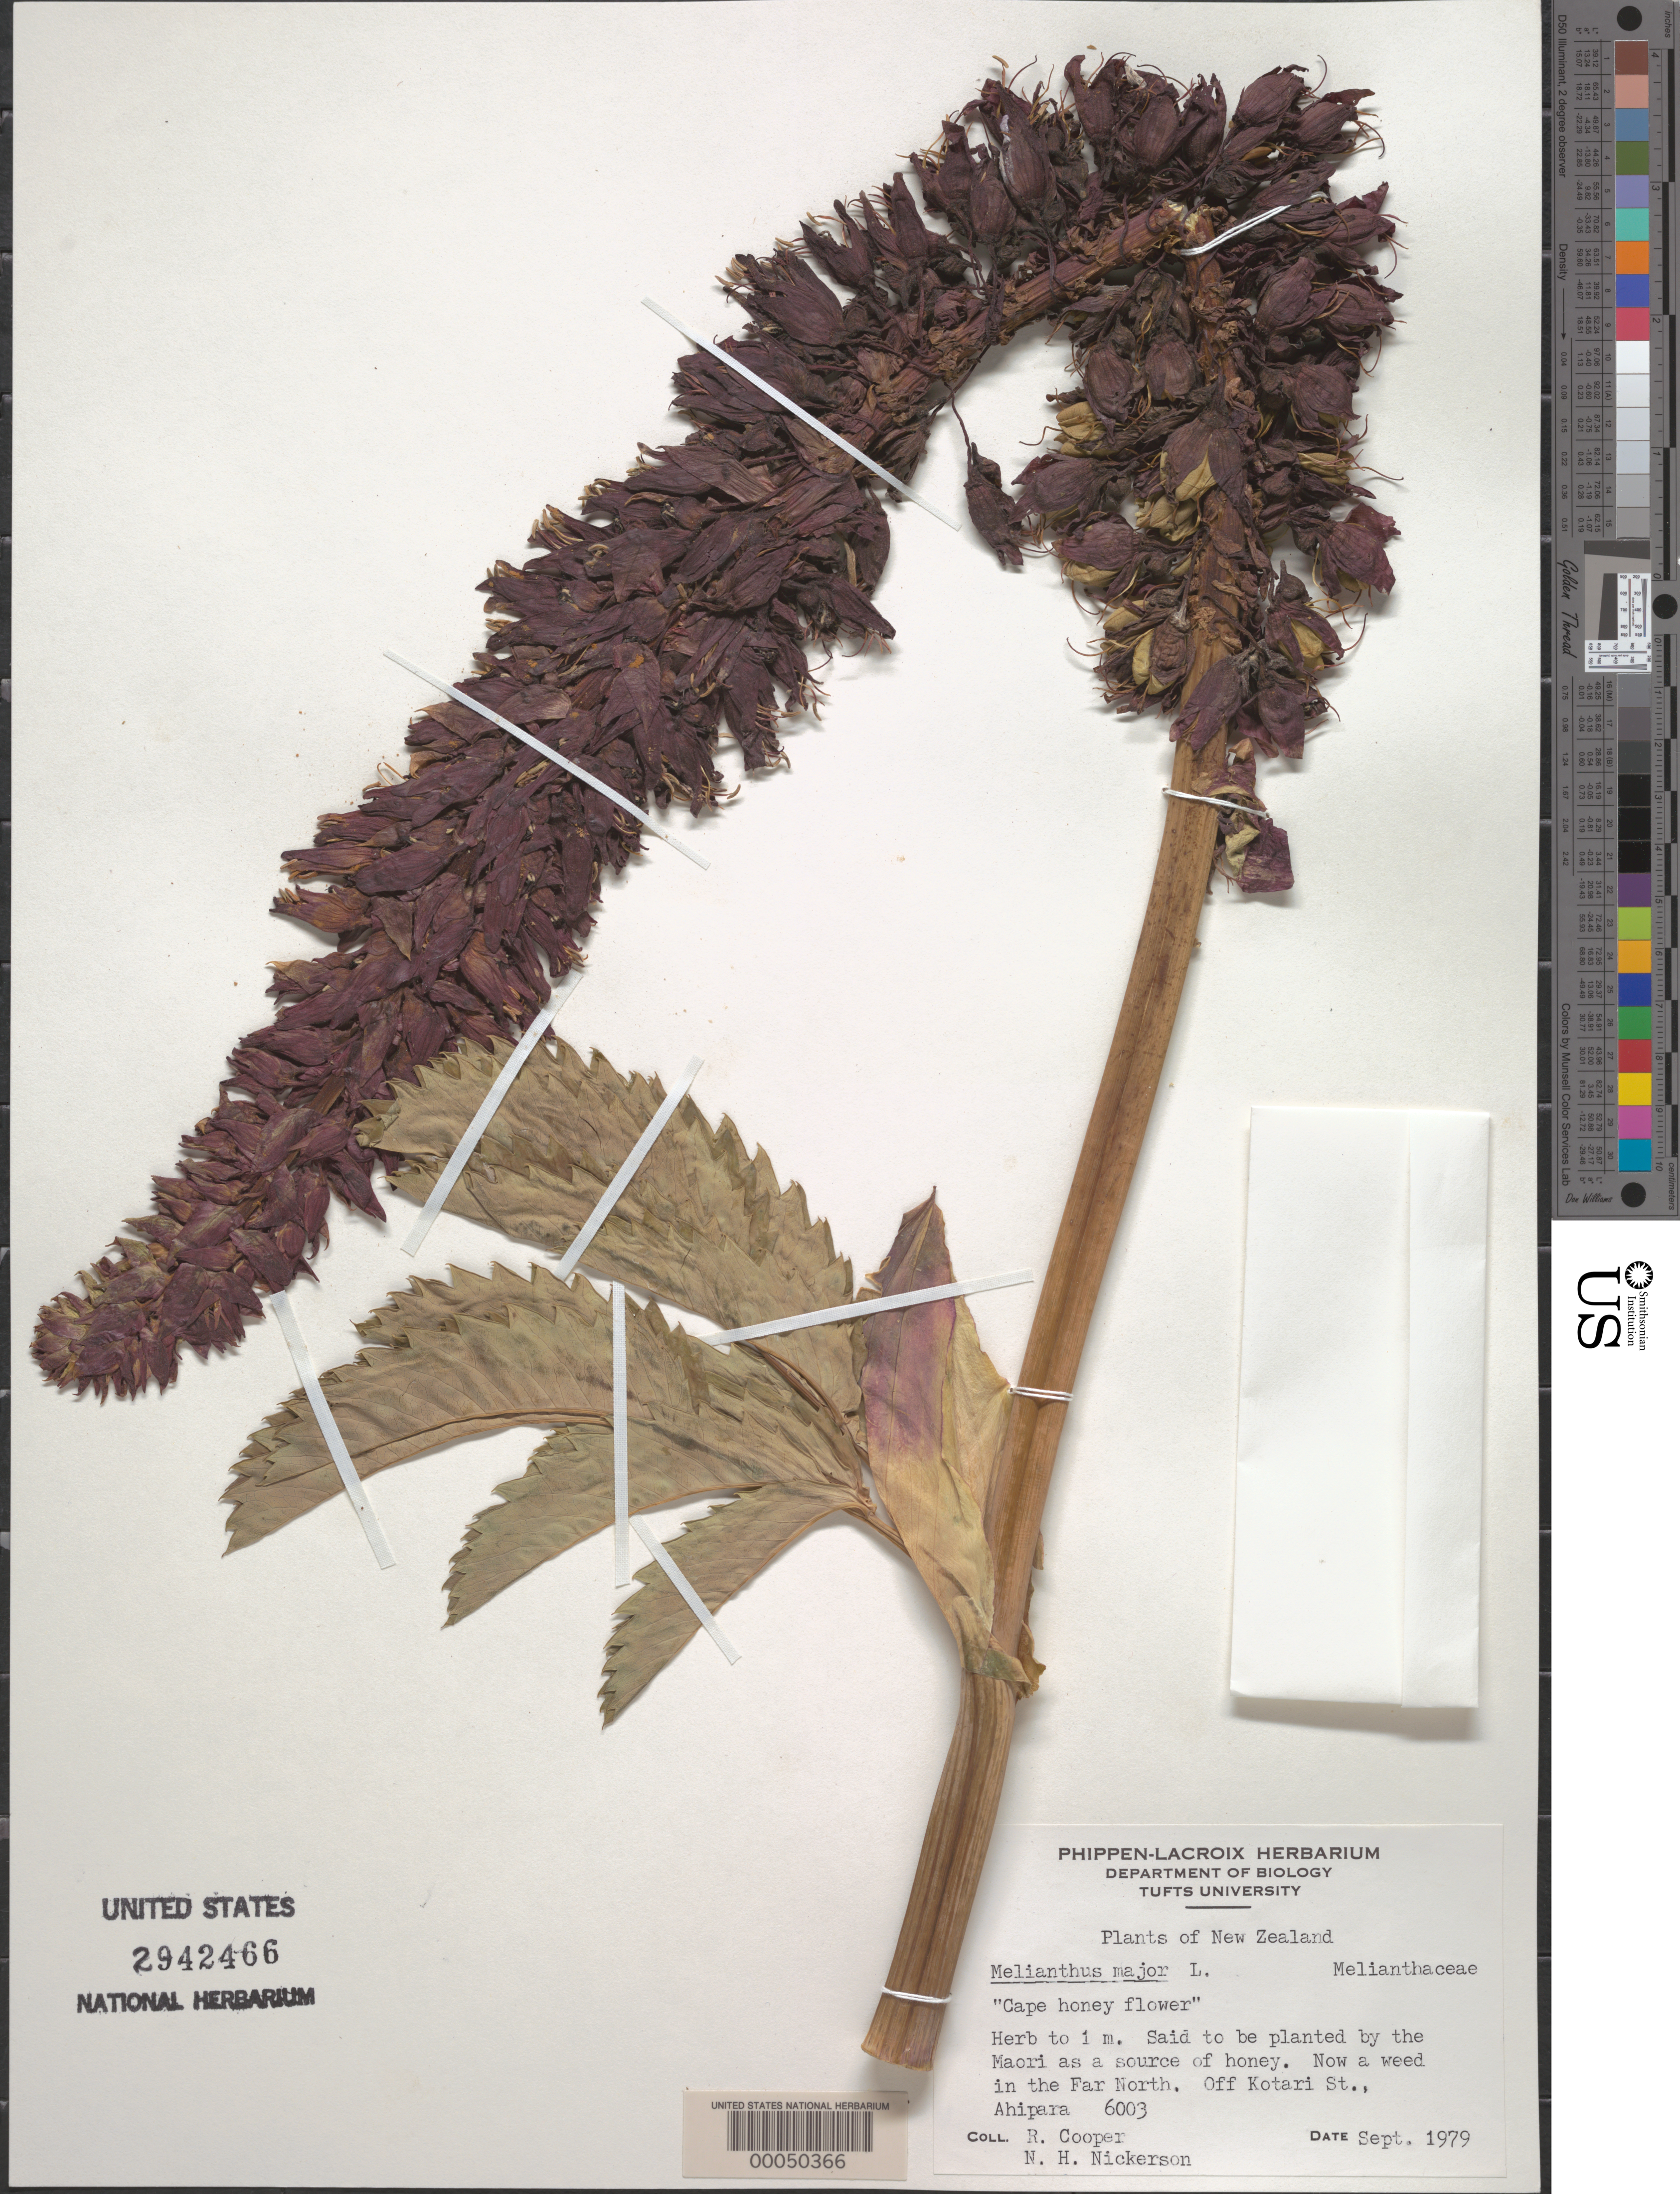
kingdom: Plantae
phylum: Tracheophyta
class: Magnoliopsida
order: Geraniales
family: Melianthaceae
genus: Melianthus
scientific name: Melianthus major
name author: L.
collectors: R. Cooper & N. Nickerson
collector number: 6003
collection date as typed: Sep 1979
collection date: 1979-09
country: New Zealand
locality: Off kotari st., ahipara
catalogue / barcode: US 2942466